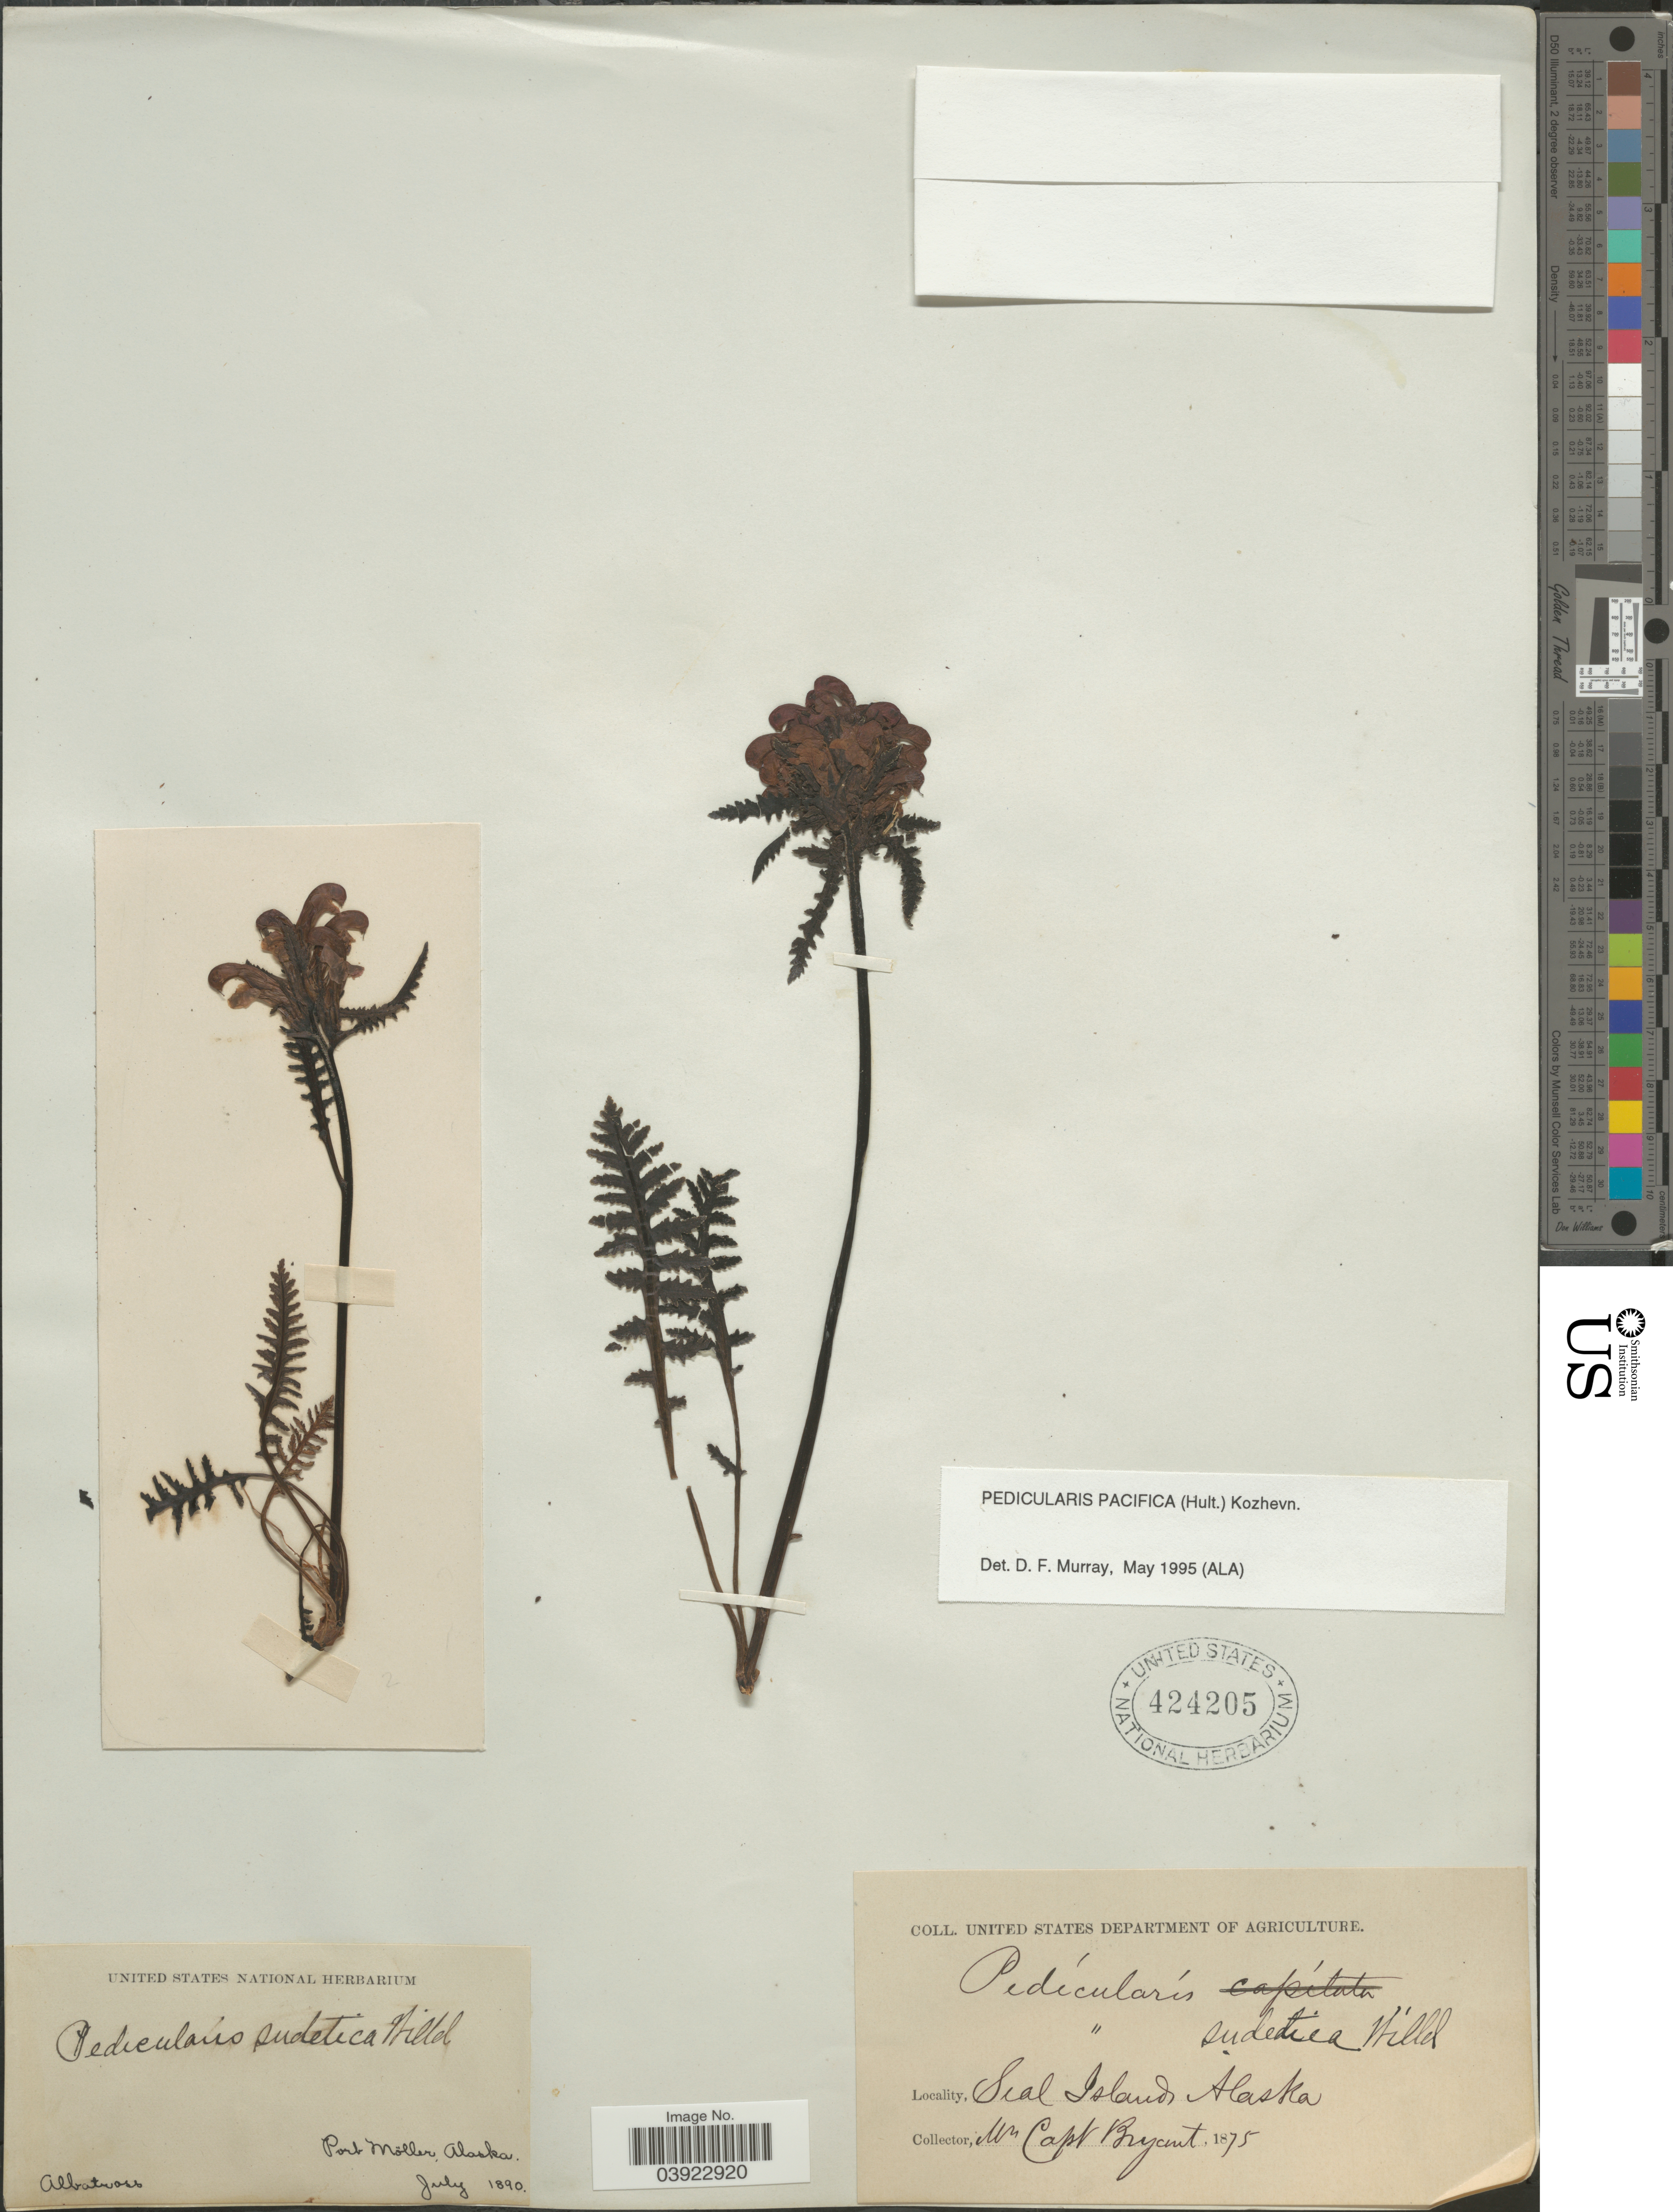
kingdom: Plantae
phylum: Tracheophyta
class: Magnoliopsida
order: Lamiales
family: Orobanchaceae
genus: Pedicularis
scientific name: Pedicularis pacifica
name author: (Hultén) Kozhevn.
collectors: C. Bryant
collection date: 1875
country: United States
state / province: Alaska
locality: Seal islands.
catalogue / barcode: US 424205